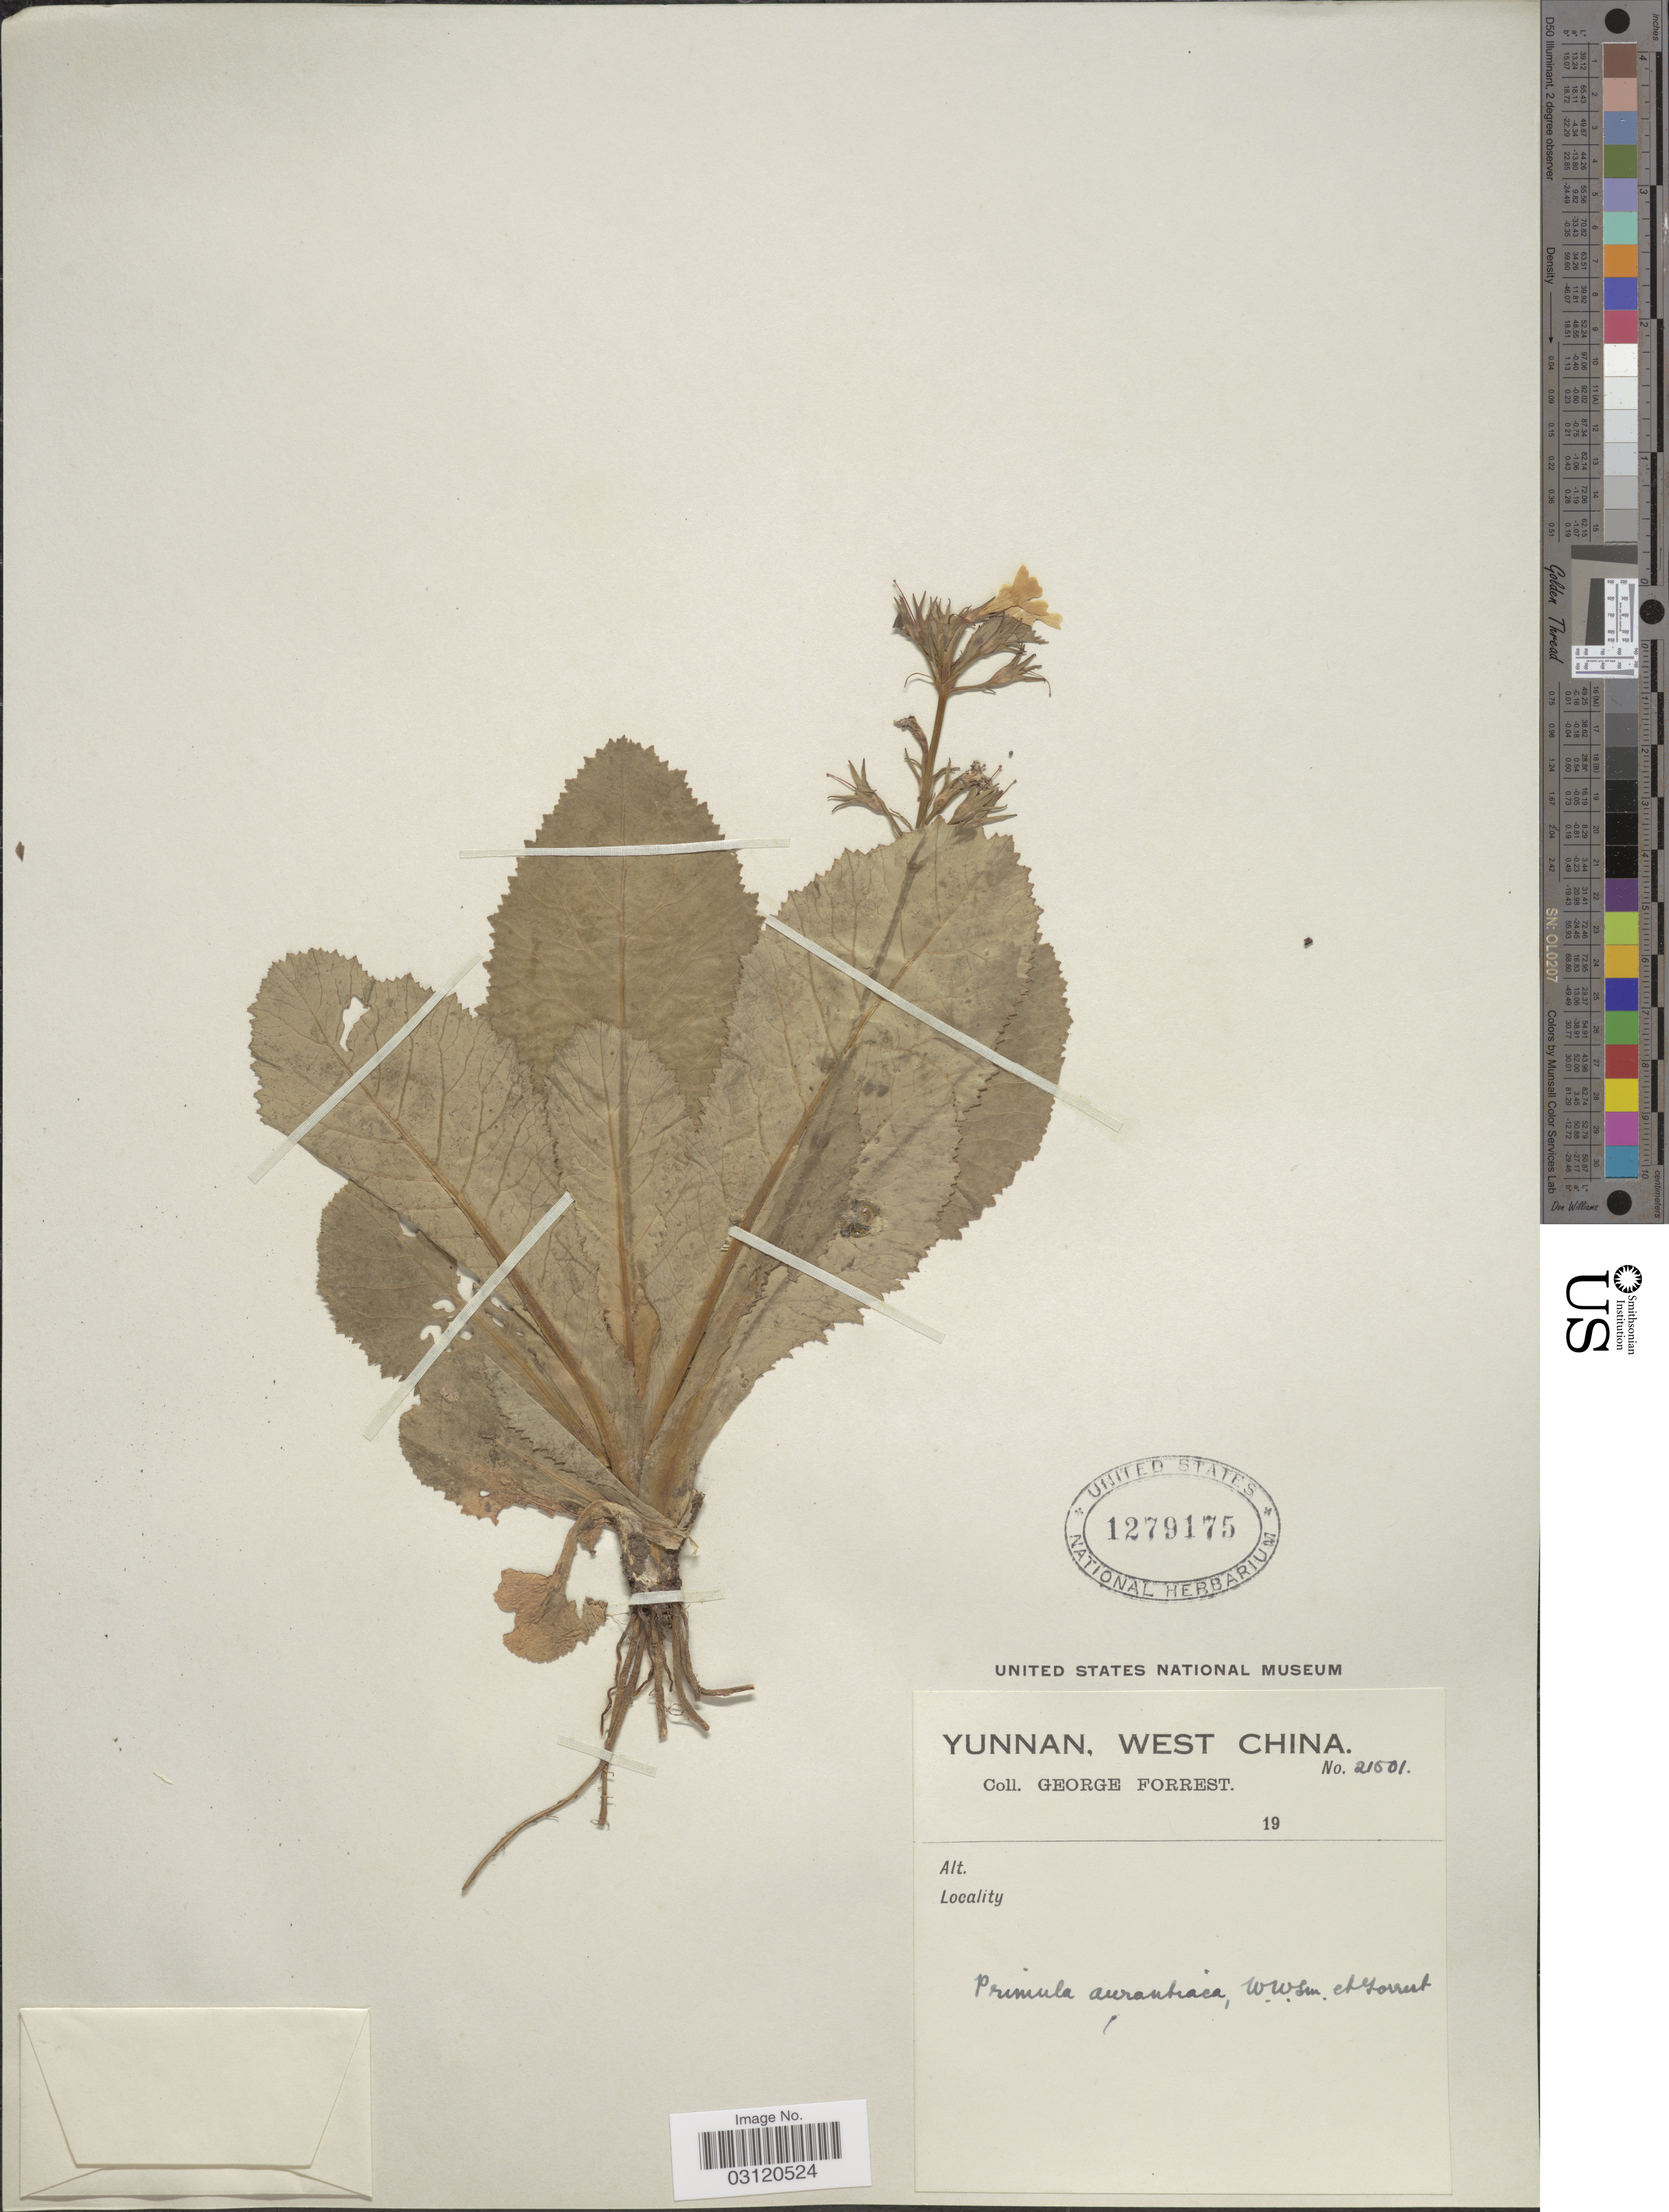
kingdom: Plantae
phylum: Tracheophyta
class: Magnoliopsida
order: Ericales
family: Primulaceae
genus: Primula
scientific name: Primula aurantiaca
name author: W.W. Sm. & Forrest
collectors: G. Forrest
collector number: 21501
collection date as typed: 19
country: China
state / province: Yunnan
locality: West China.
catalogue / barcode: US 1279175